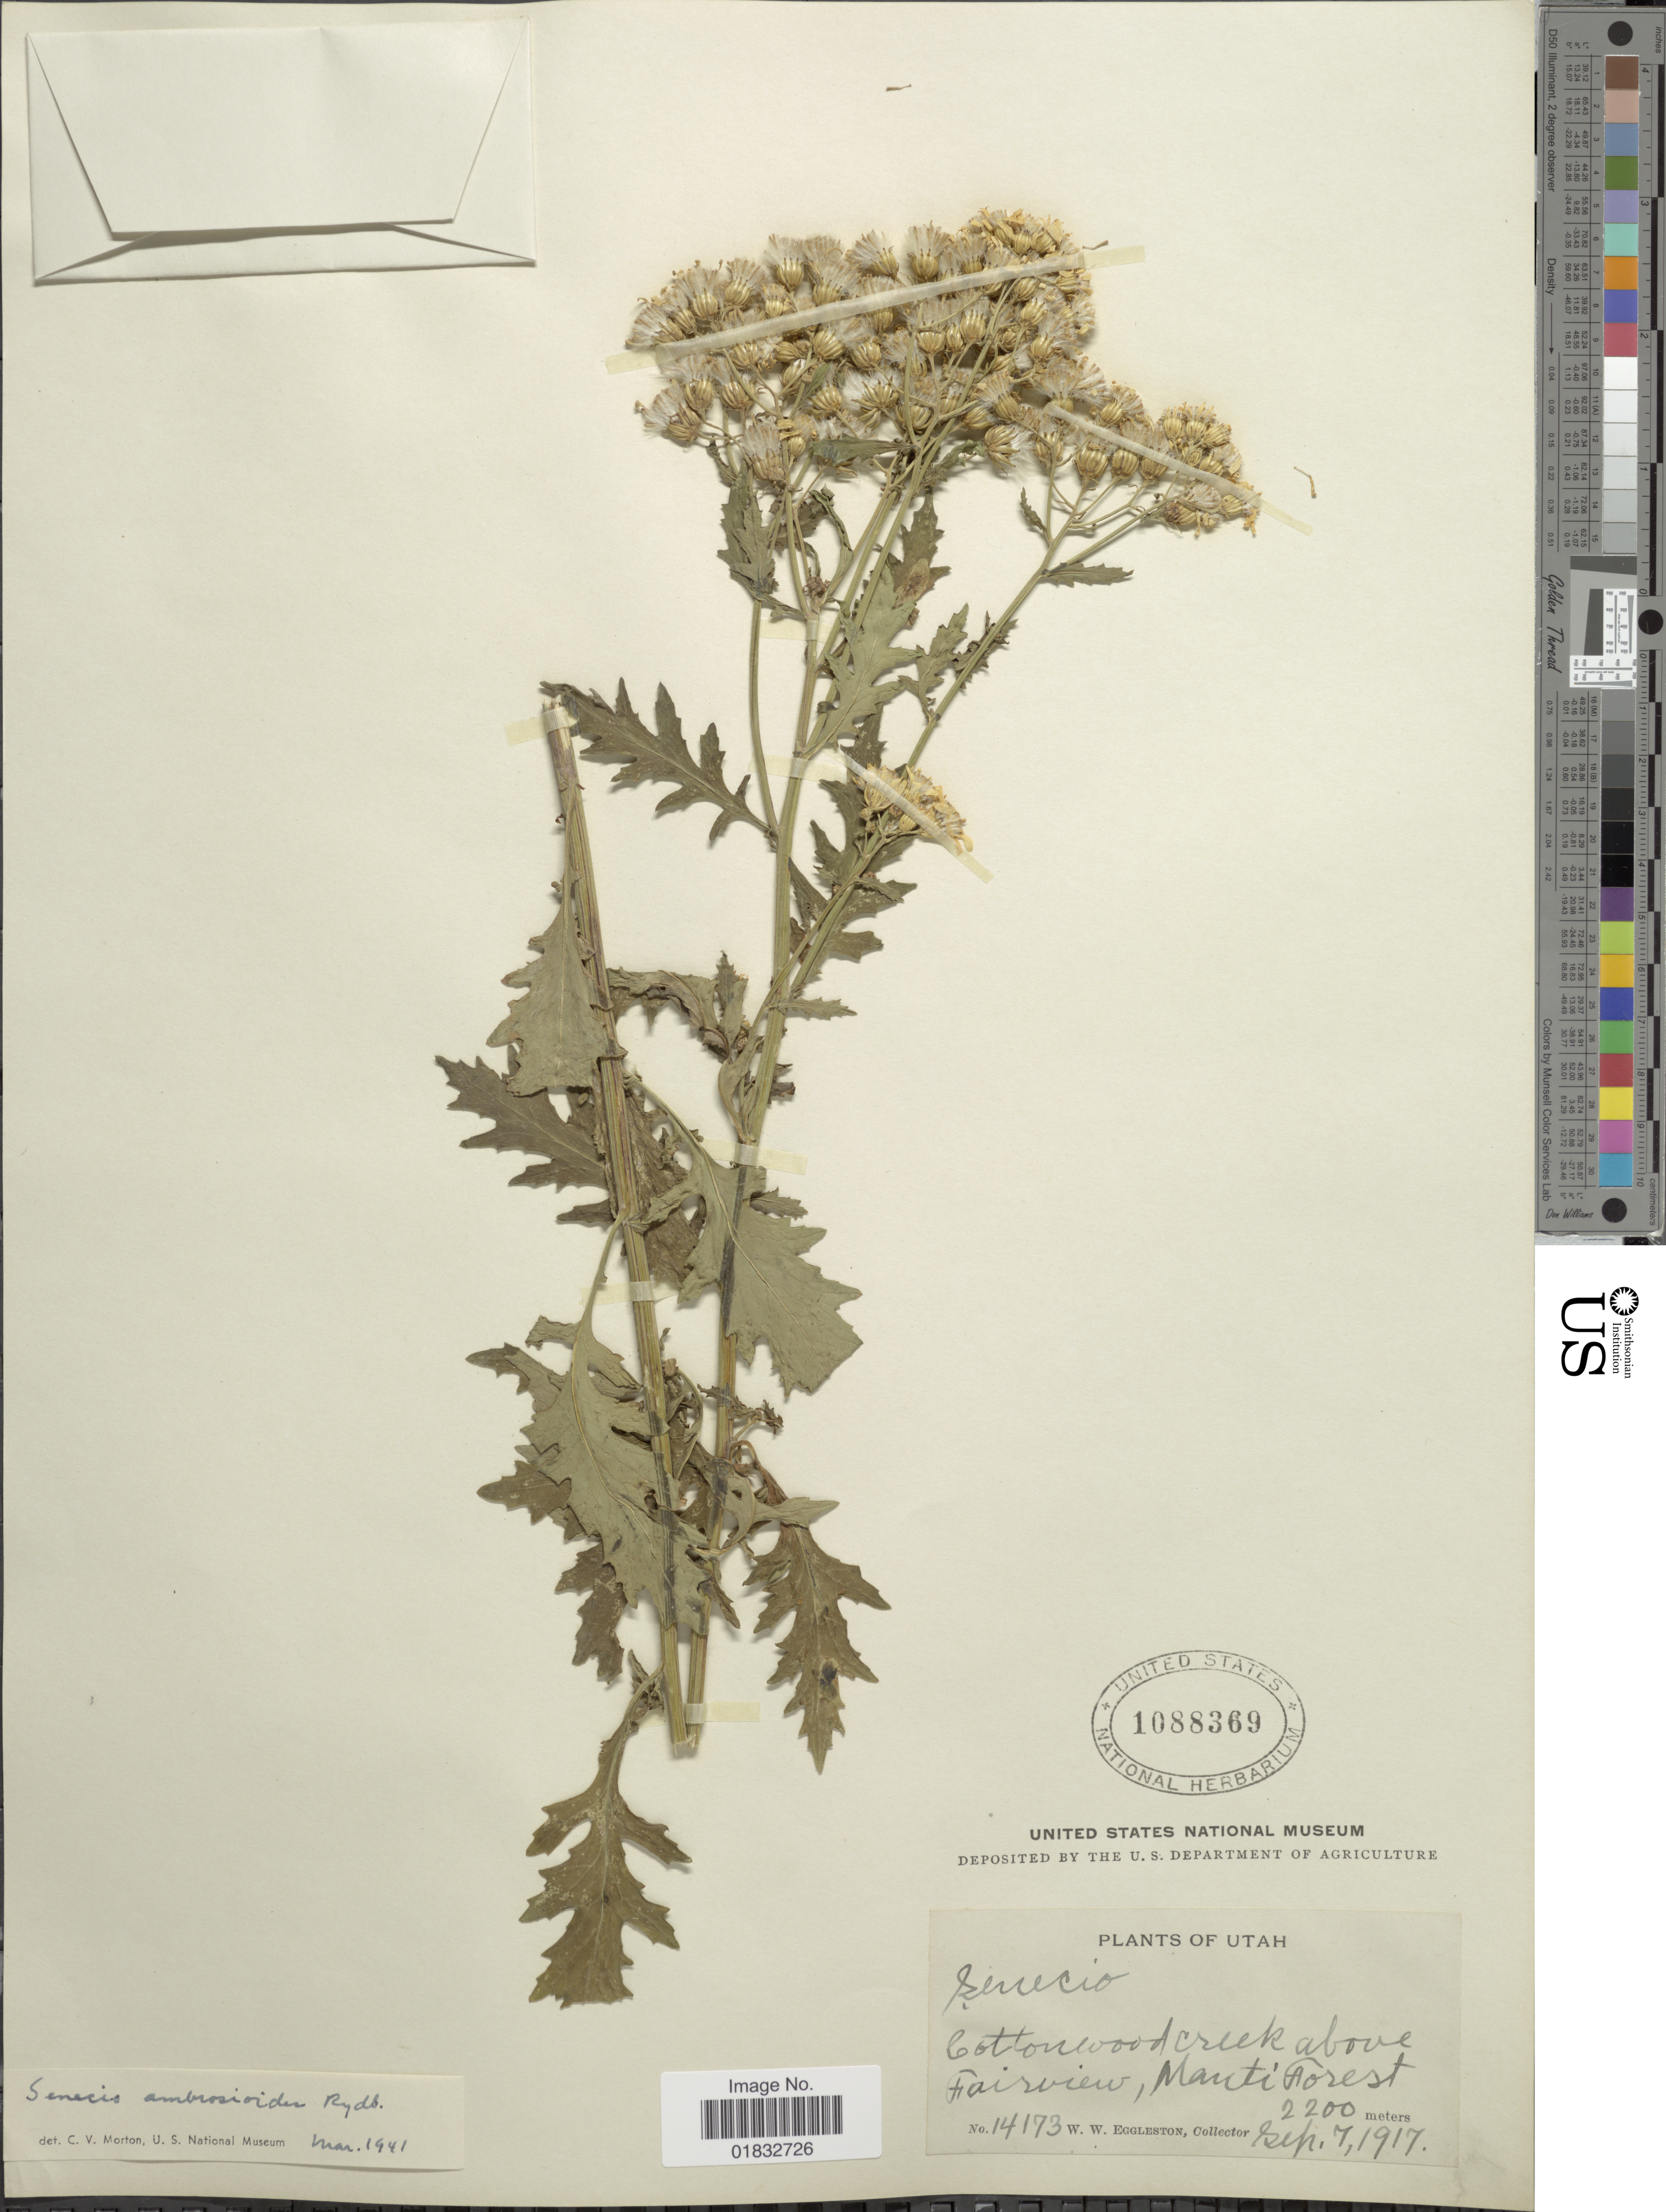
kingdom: Plantae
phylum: Tracheophyta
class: Magnoliopsida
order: Asterales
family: Asteraceae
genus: Senecio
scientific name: Senecio eremophilus var. kingii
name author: (Rydb.) Greenm.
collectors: W. W. Eggleston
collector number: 14173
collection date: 1917-09-07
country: United States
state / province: Utah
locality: Cottonwood creek above Fairview, Manti Forest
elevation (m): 2200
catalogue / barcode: US 1088369